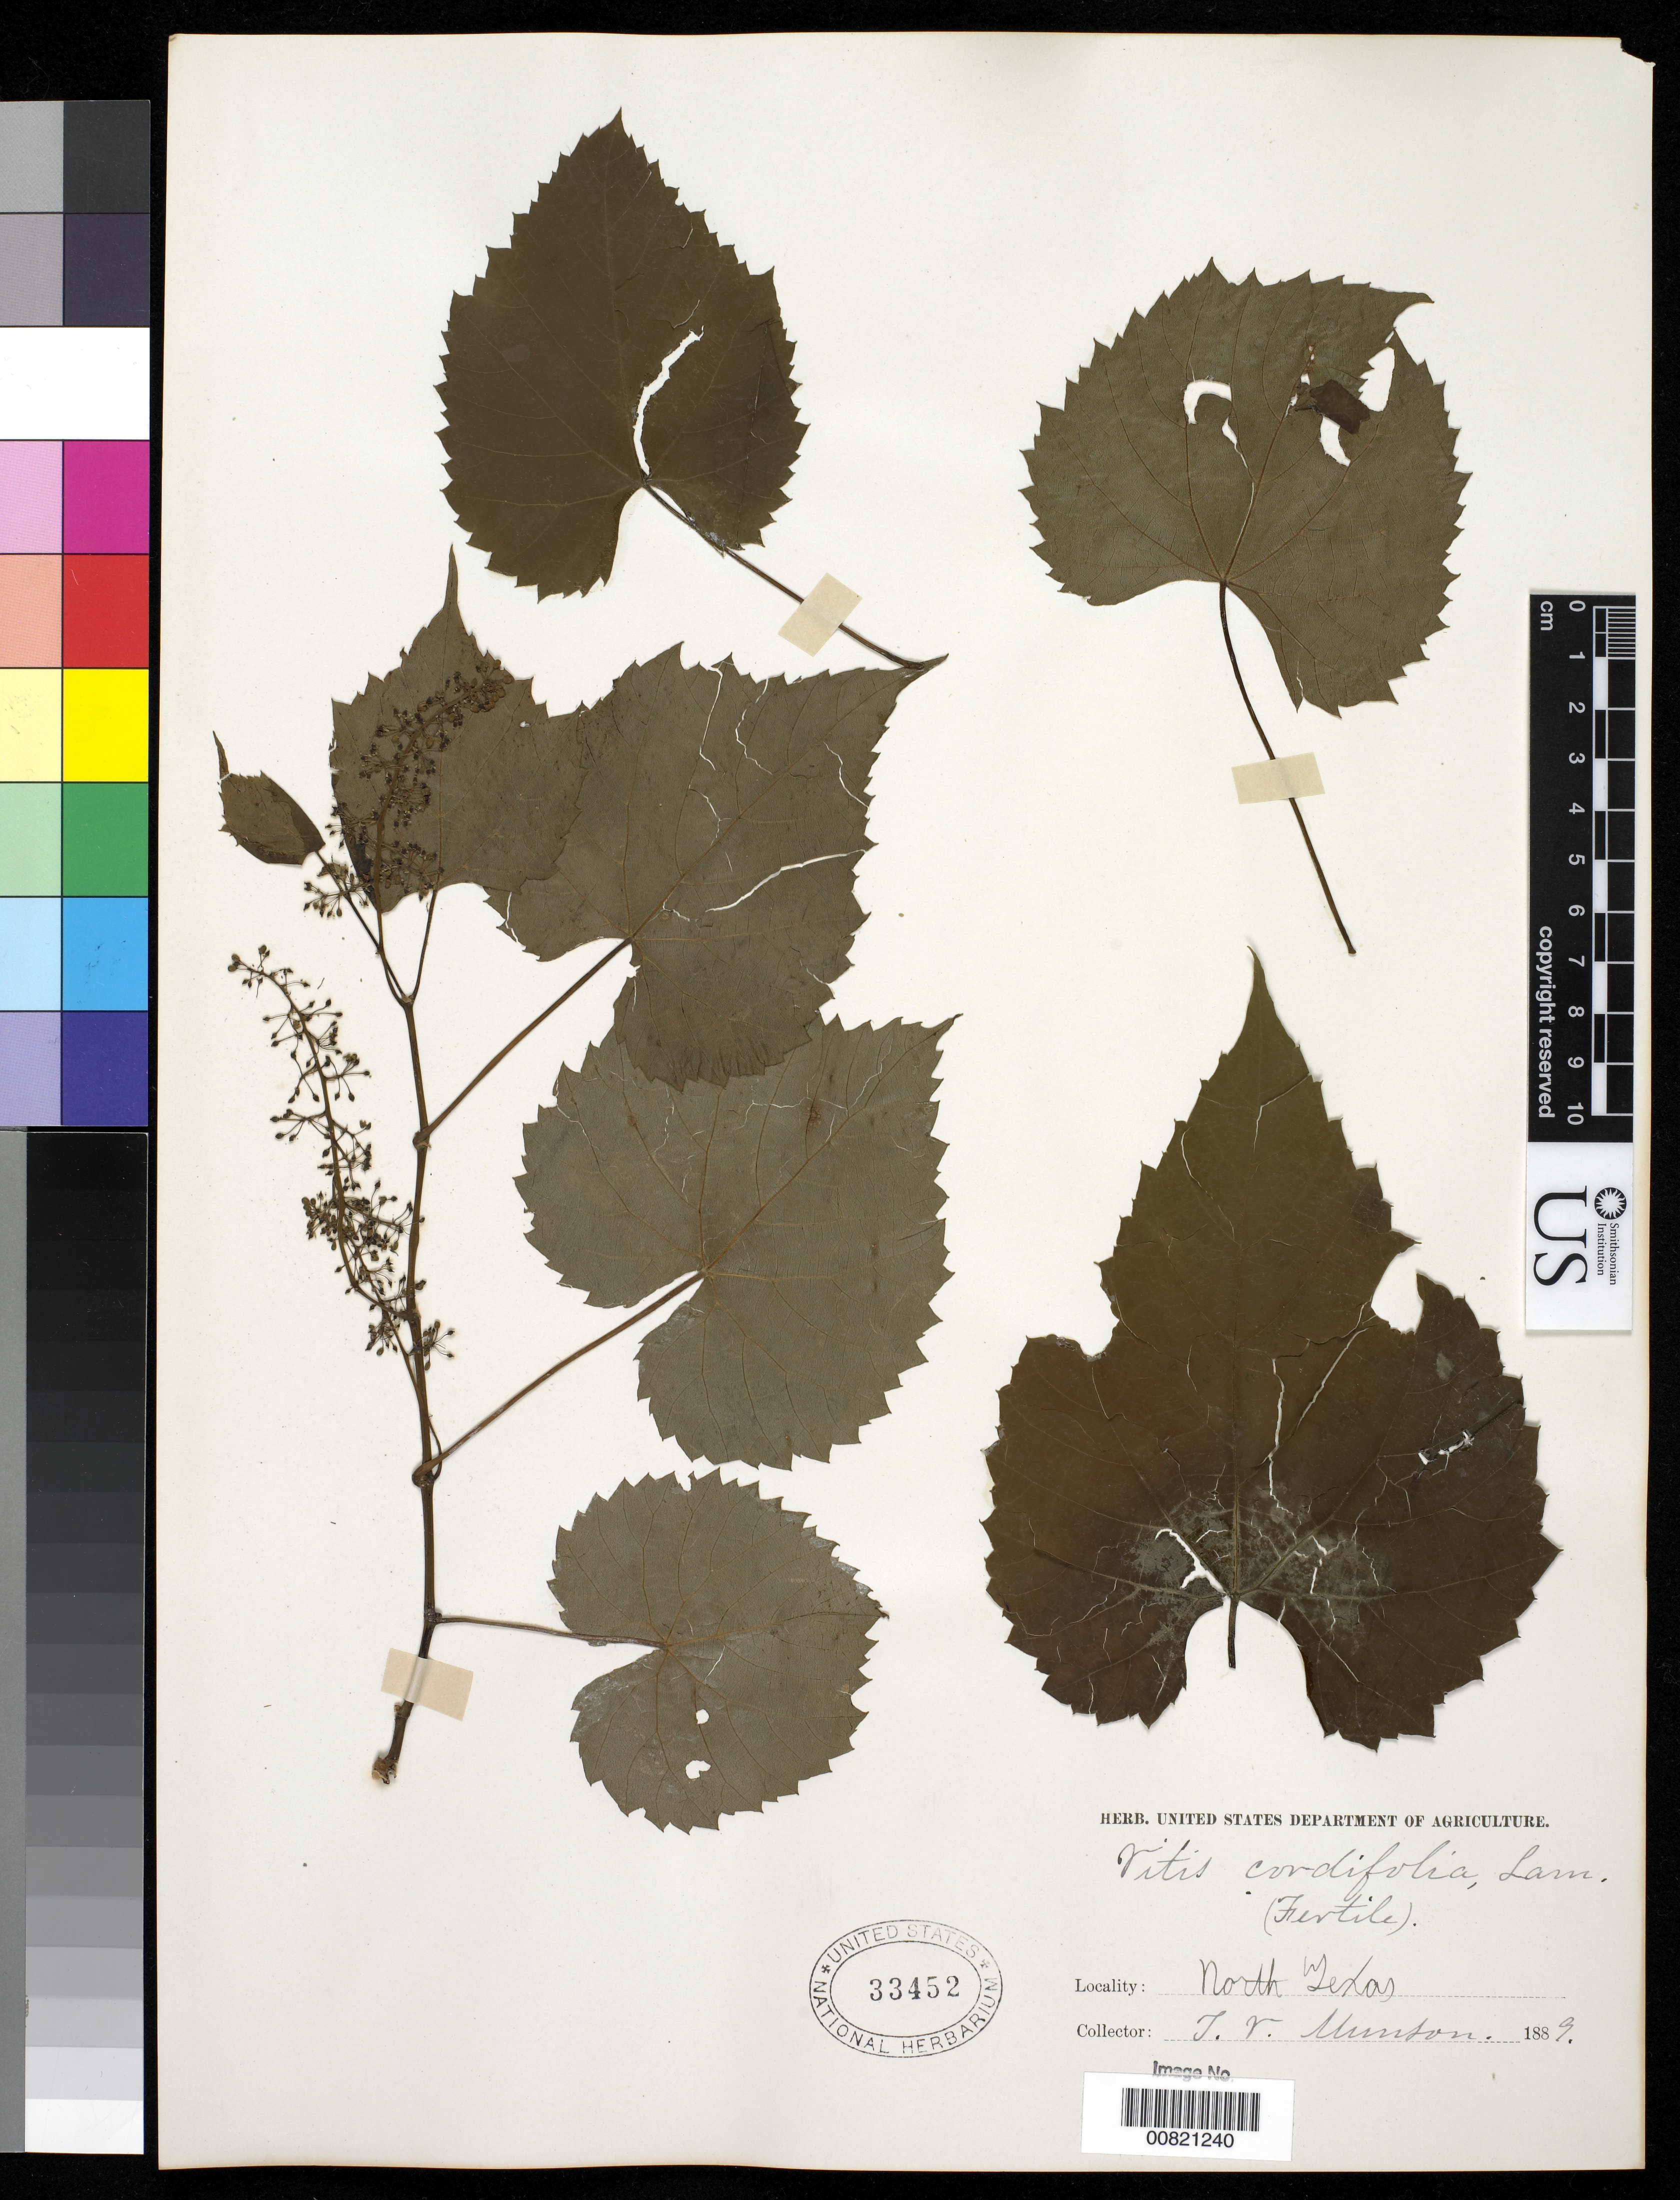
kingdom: Plantae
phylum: Tracheophyta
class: Magnoliopsida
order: Vitales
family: Vitaceae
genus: Vitis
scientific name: Vitis cordifolia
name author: Michx.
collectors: T. V. Munson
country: United States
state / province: Texas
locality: North Texas.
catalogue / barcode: US 33452